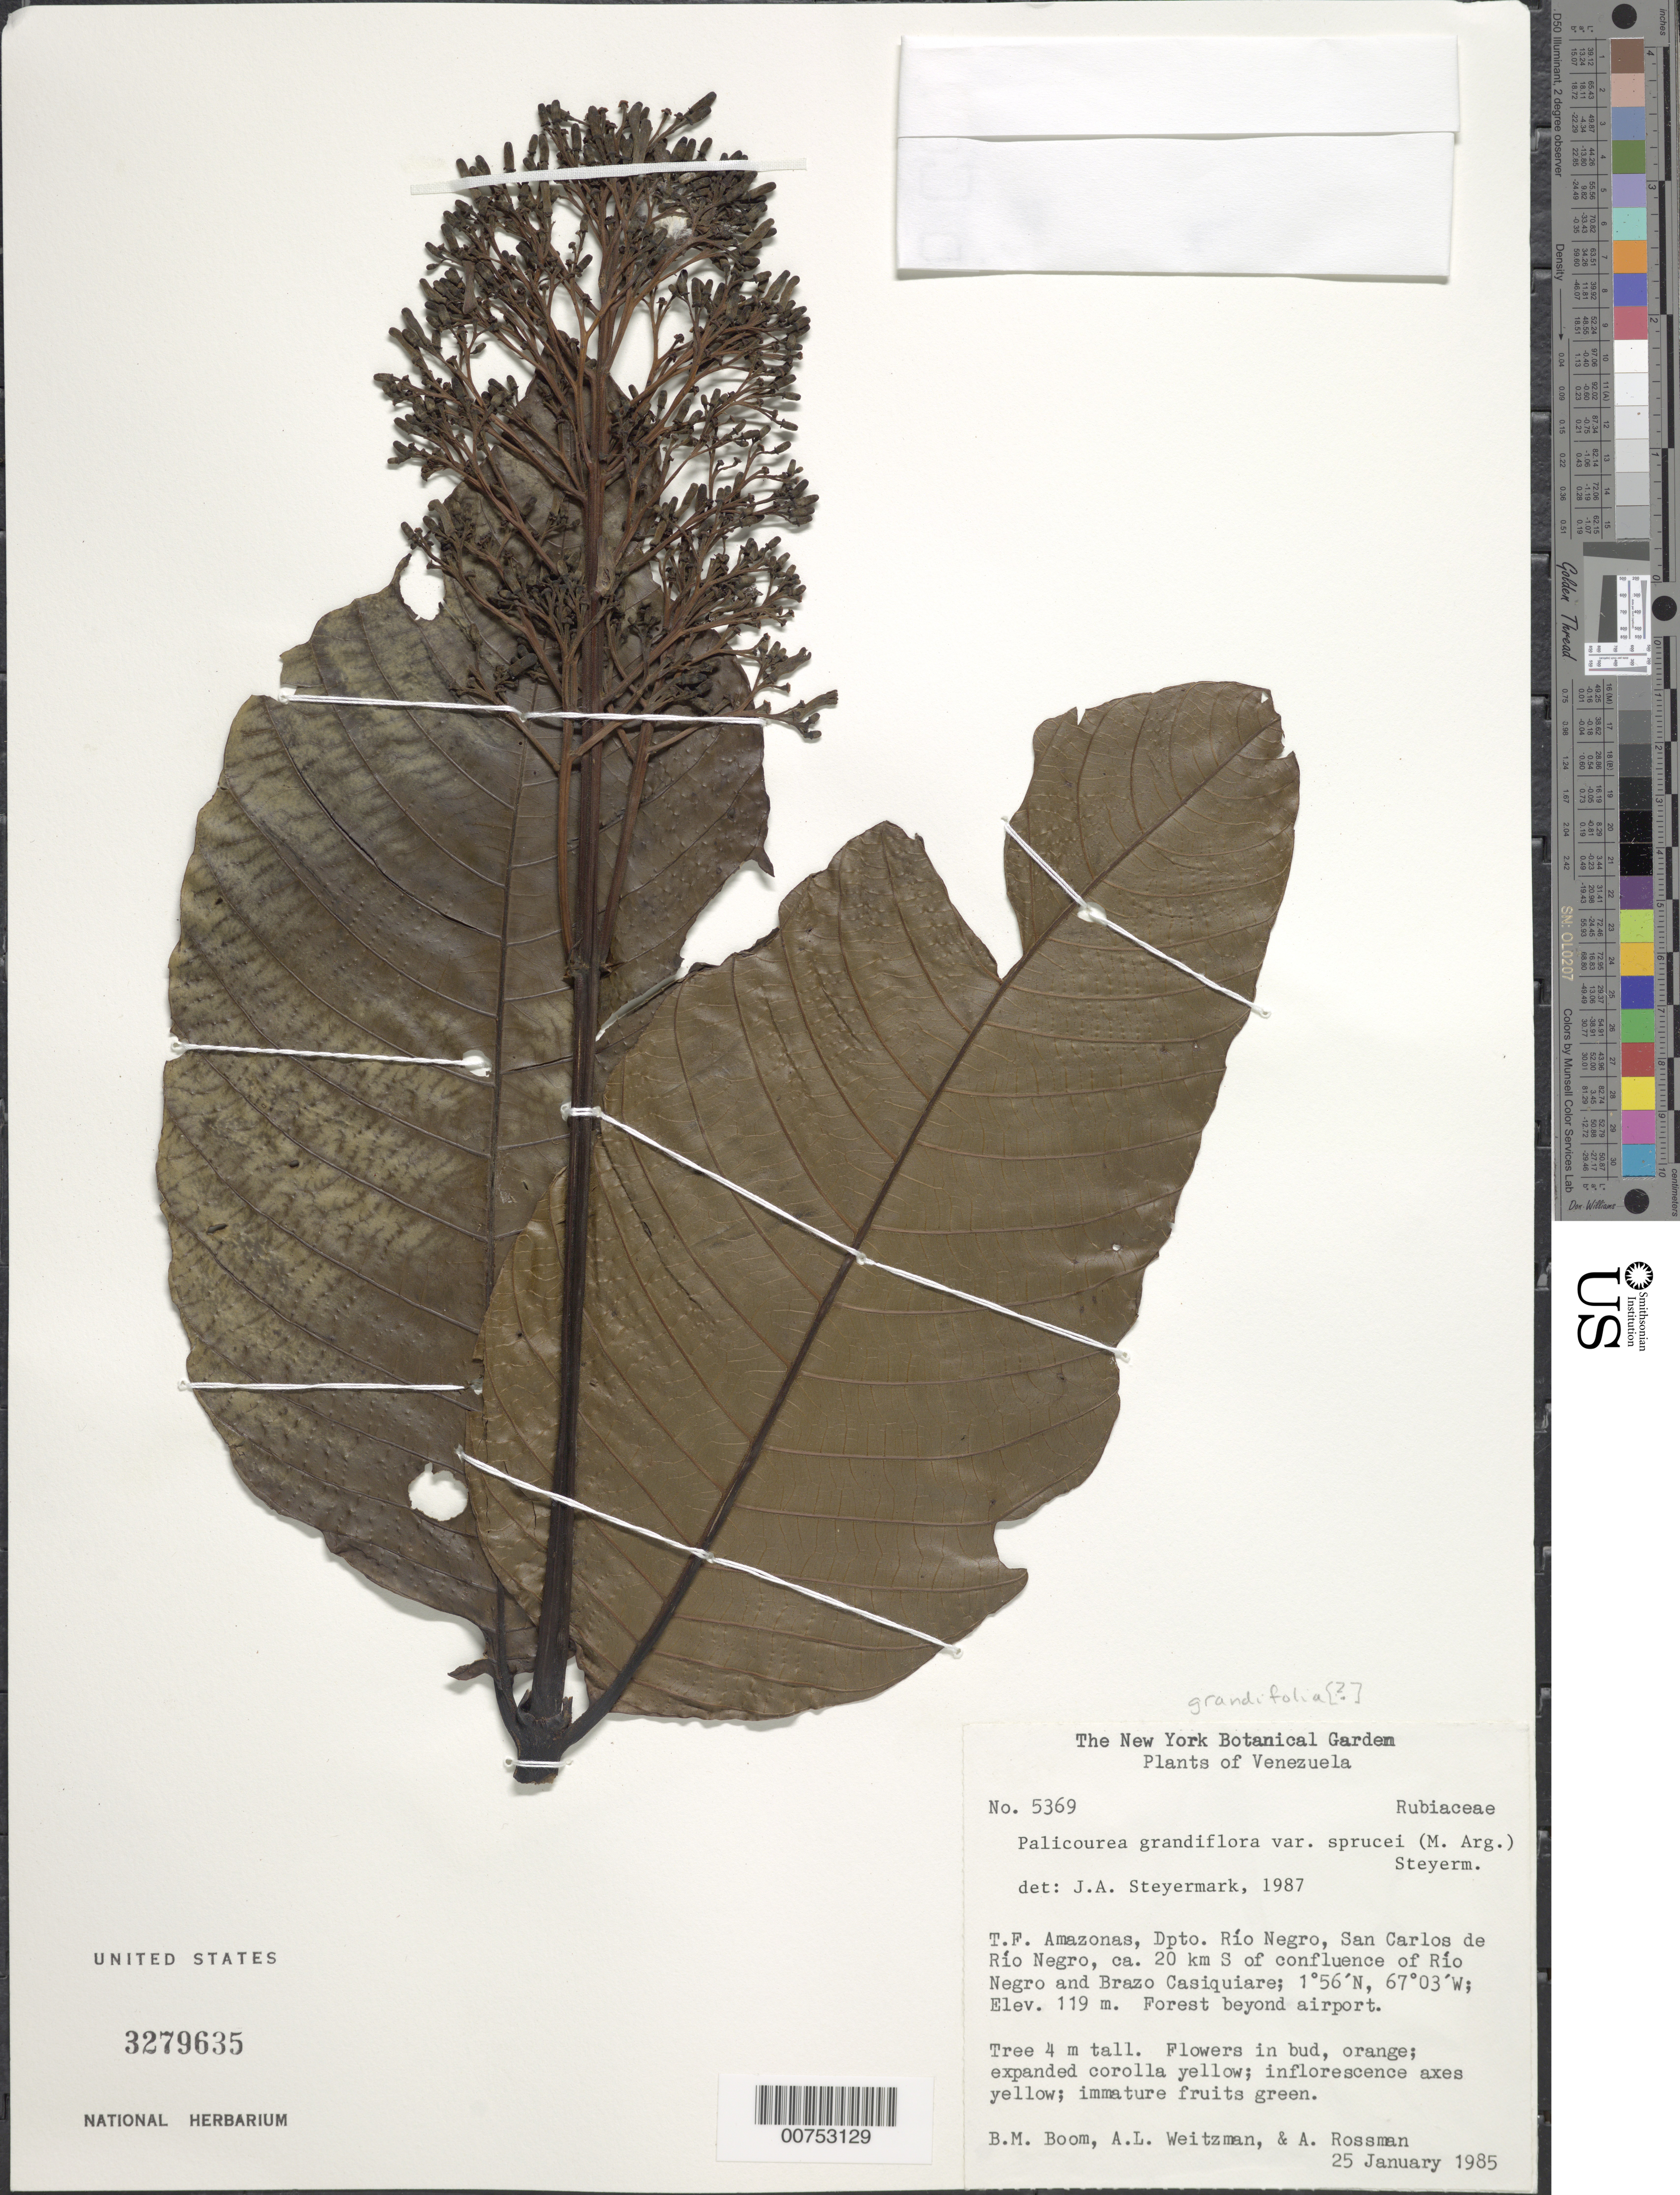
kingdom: Plantae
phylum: Tracheophyta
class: Magnoliopsida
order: Gentianales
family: Rubiaceae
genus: Palicourea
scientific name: Palicourea grandifolia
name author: (Willd. ex Rose & Schult.) Standl.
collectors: B. M. Boom, A. L. Weitzman & A. Rossman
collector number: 5369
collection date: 1985-01-25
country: Venezuela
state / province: Amazonas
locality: T.F. Amazonas, Dpto. Rio Negro, San Carlos de Rio Negro, ca. 20 km S of confluence of Rio Negro and Brazo Casiquiare, forest beyond airport.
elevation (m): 119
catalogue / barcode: US 3279635